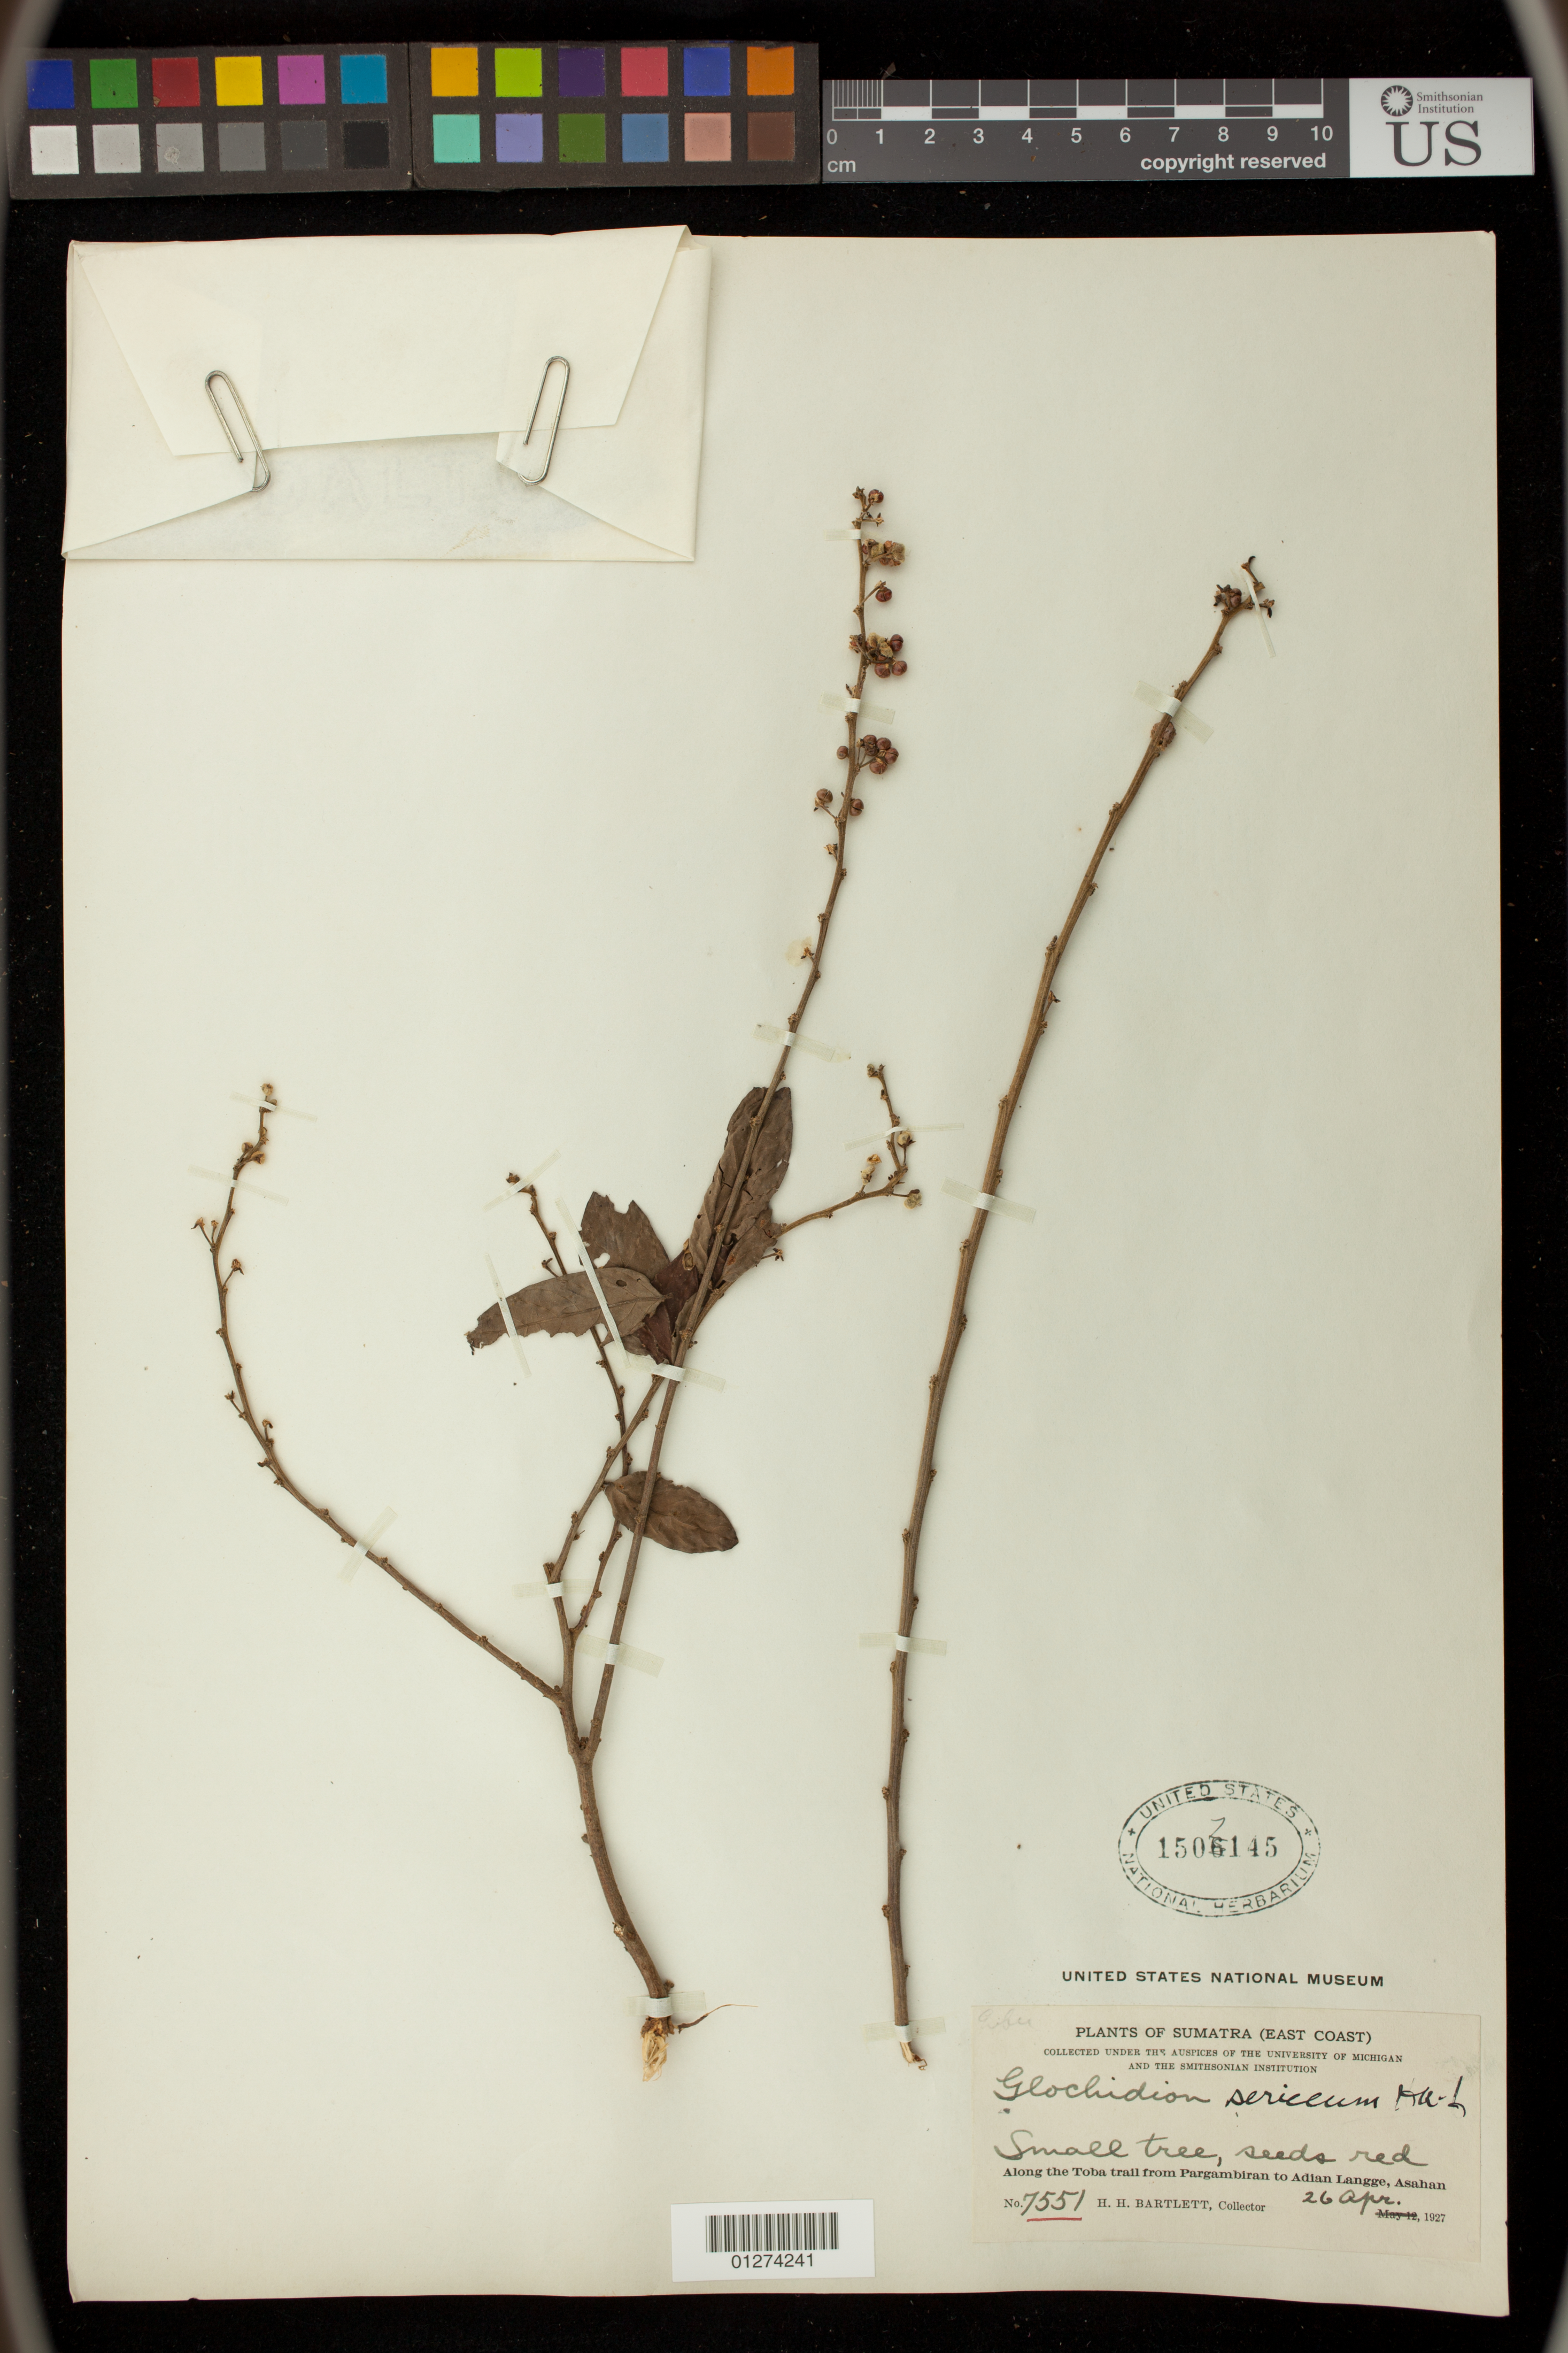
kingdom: Plantae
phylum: Tracheophyta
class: Magnoliopsida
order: Malpighiales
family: Phyllanthaceae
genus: Glochidion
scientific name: Glochidion sericeum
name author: (Blume) Zoll. & Moritzi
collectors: H. H. Bartlett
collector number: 7551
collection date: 1927-04-26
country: Indonesia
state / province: Sumatra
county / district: Sumatera Utara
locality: Sumatra (East Coast): Along the Toba trail from Pargambiran to Adian Langge, Asahan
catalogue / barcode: US 1502145